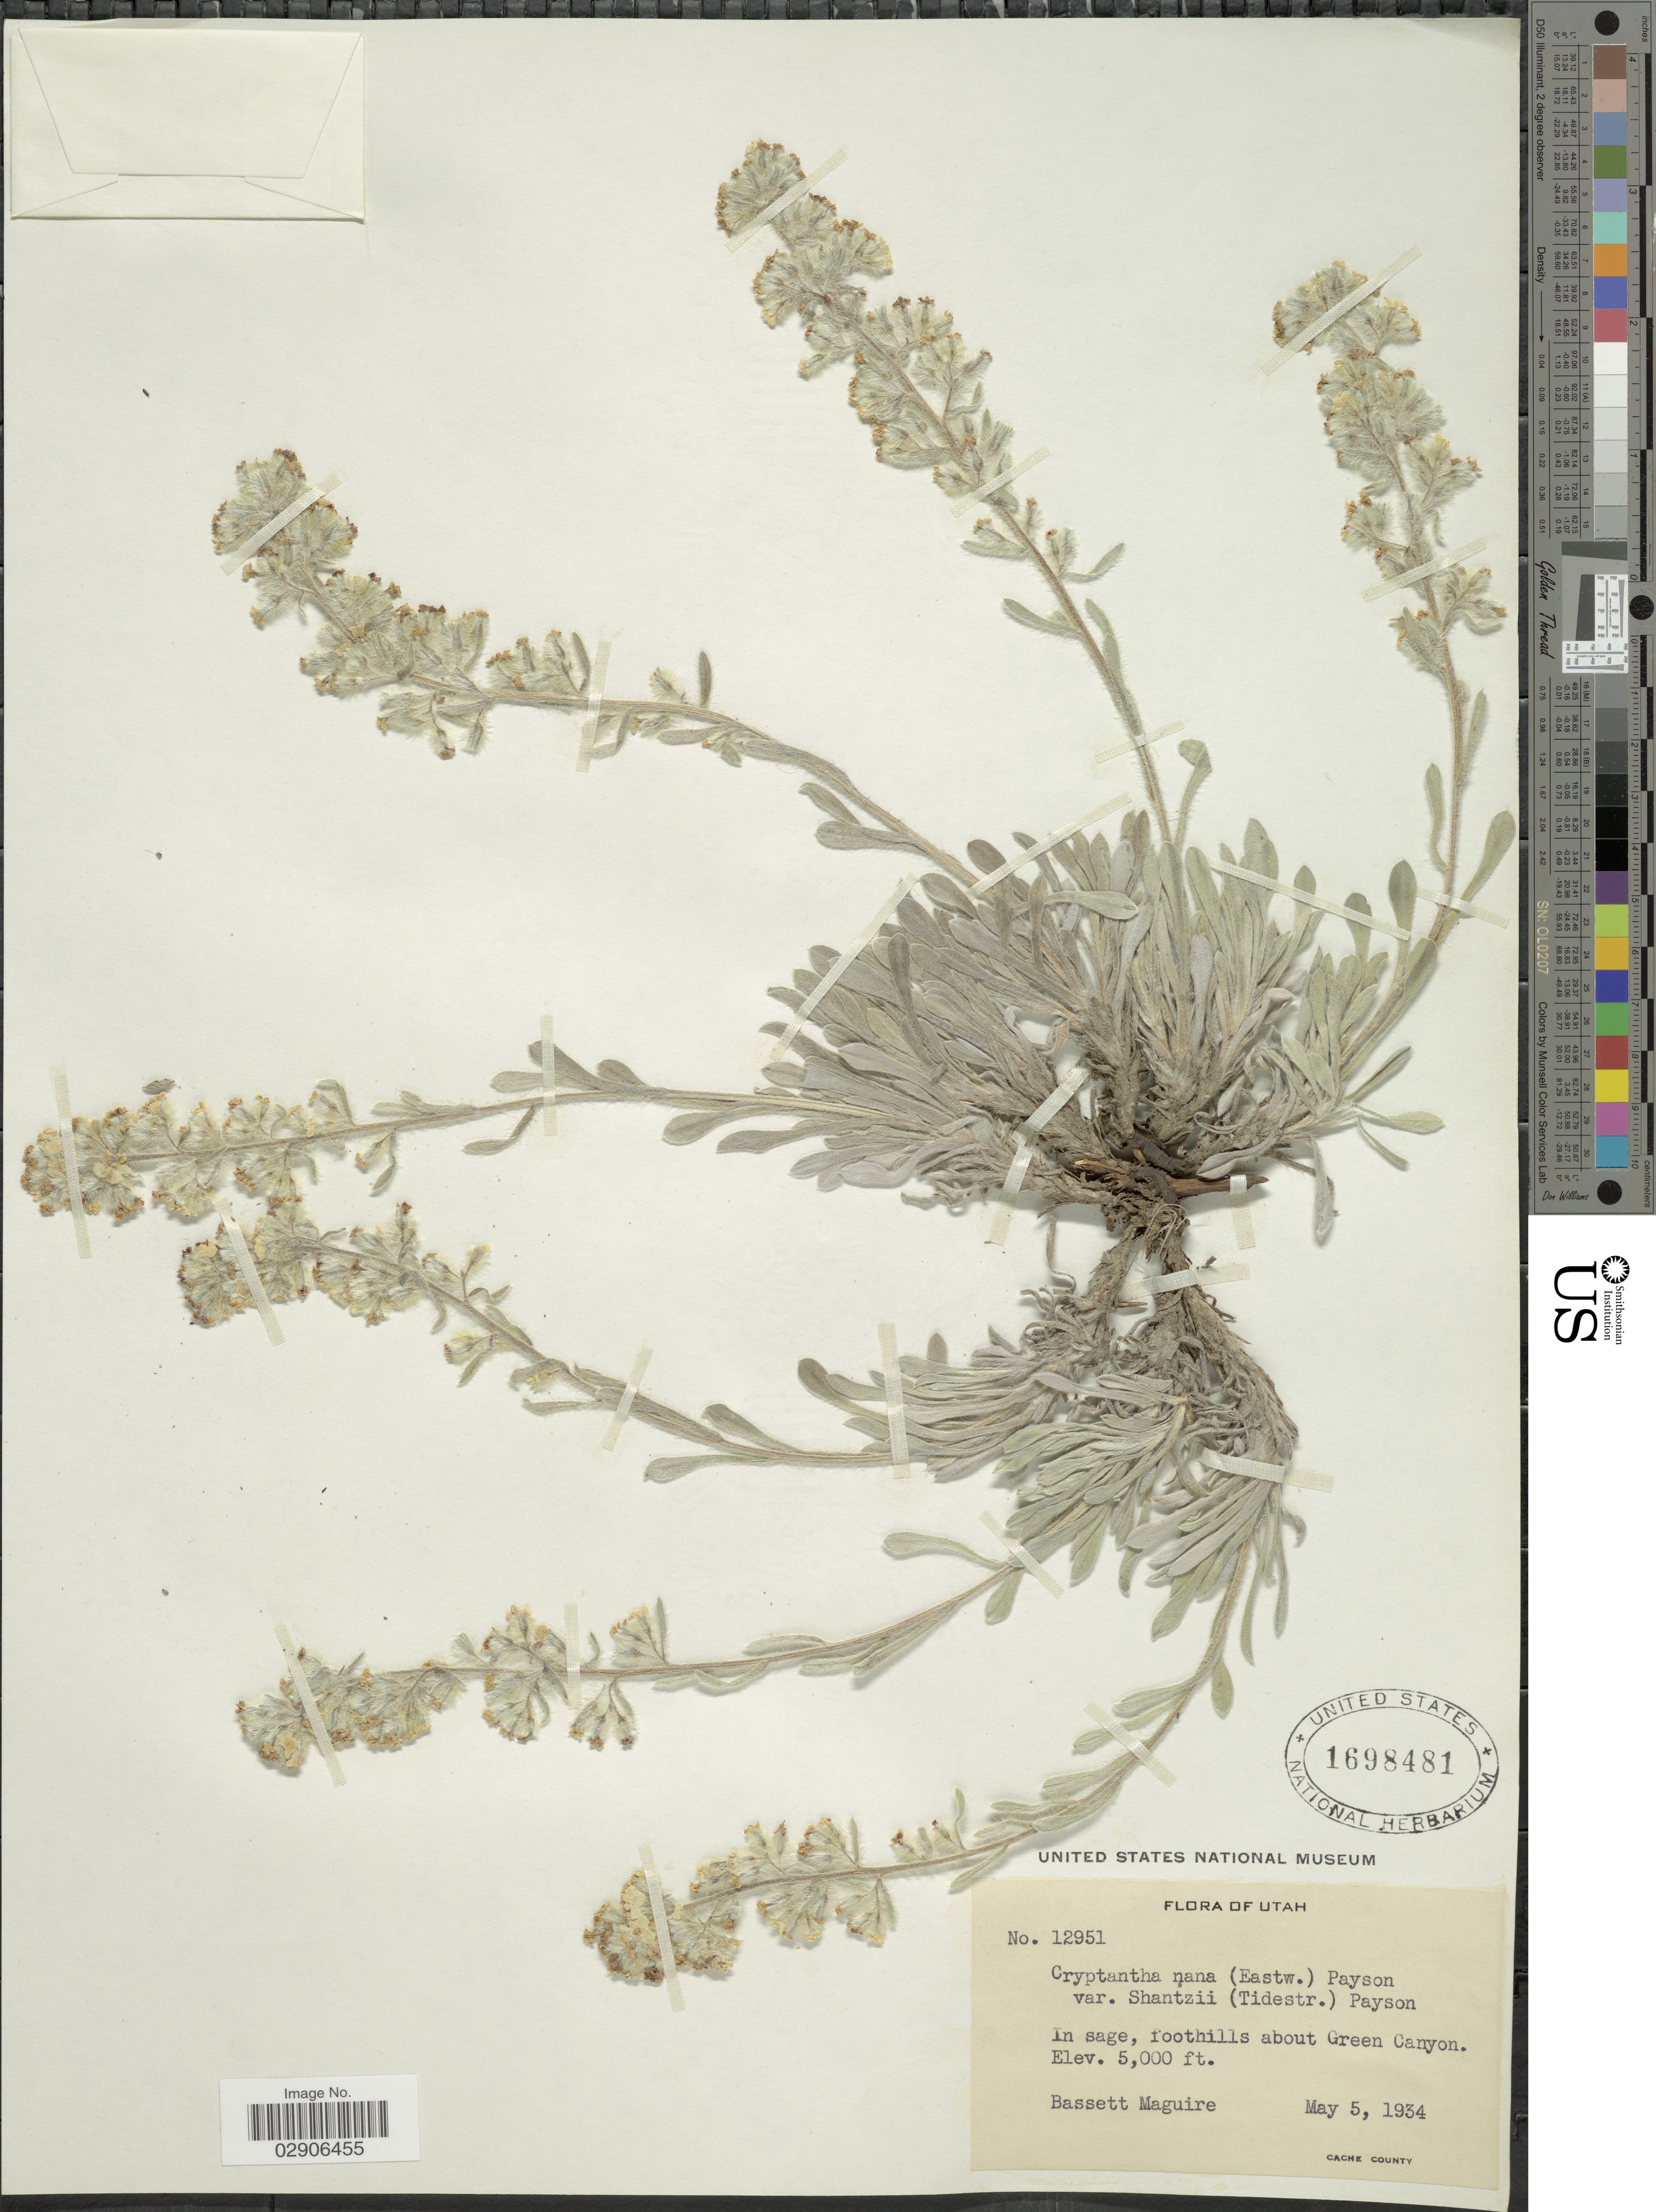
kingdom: Plantae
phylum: Tracheophyta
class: Magnoliopsida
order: Boraginales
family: Boraginaceae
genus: Oreocarya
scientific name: Oreocarya humilis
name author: (A. Gray) Greene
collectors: B. Maguire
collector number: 12951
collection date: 1934-05-05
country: United States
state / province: Utah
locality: In sage, foothills about Green Canyon. Cache County.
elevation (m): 1524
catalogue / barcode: US 1698481